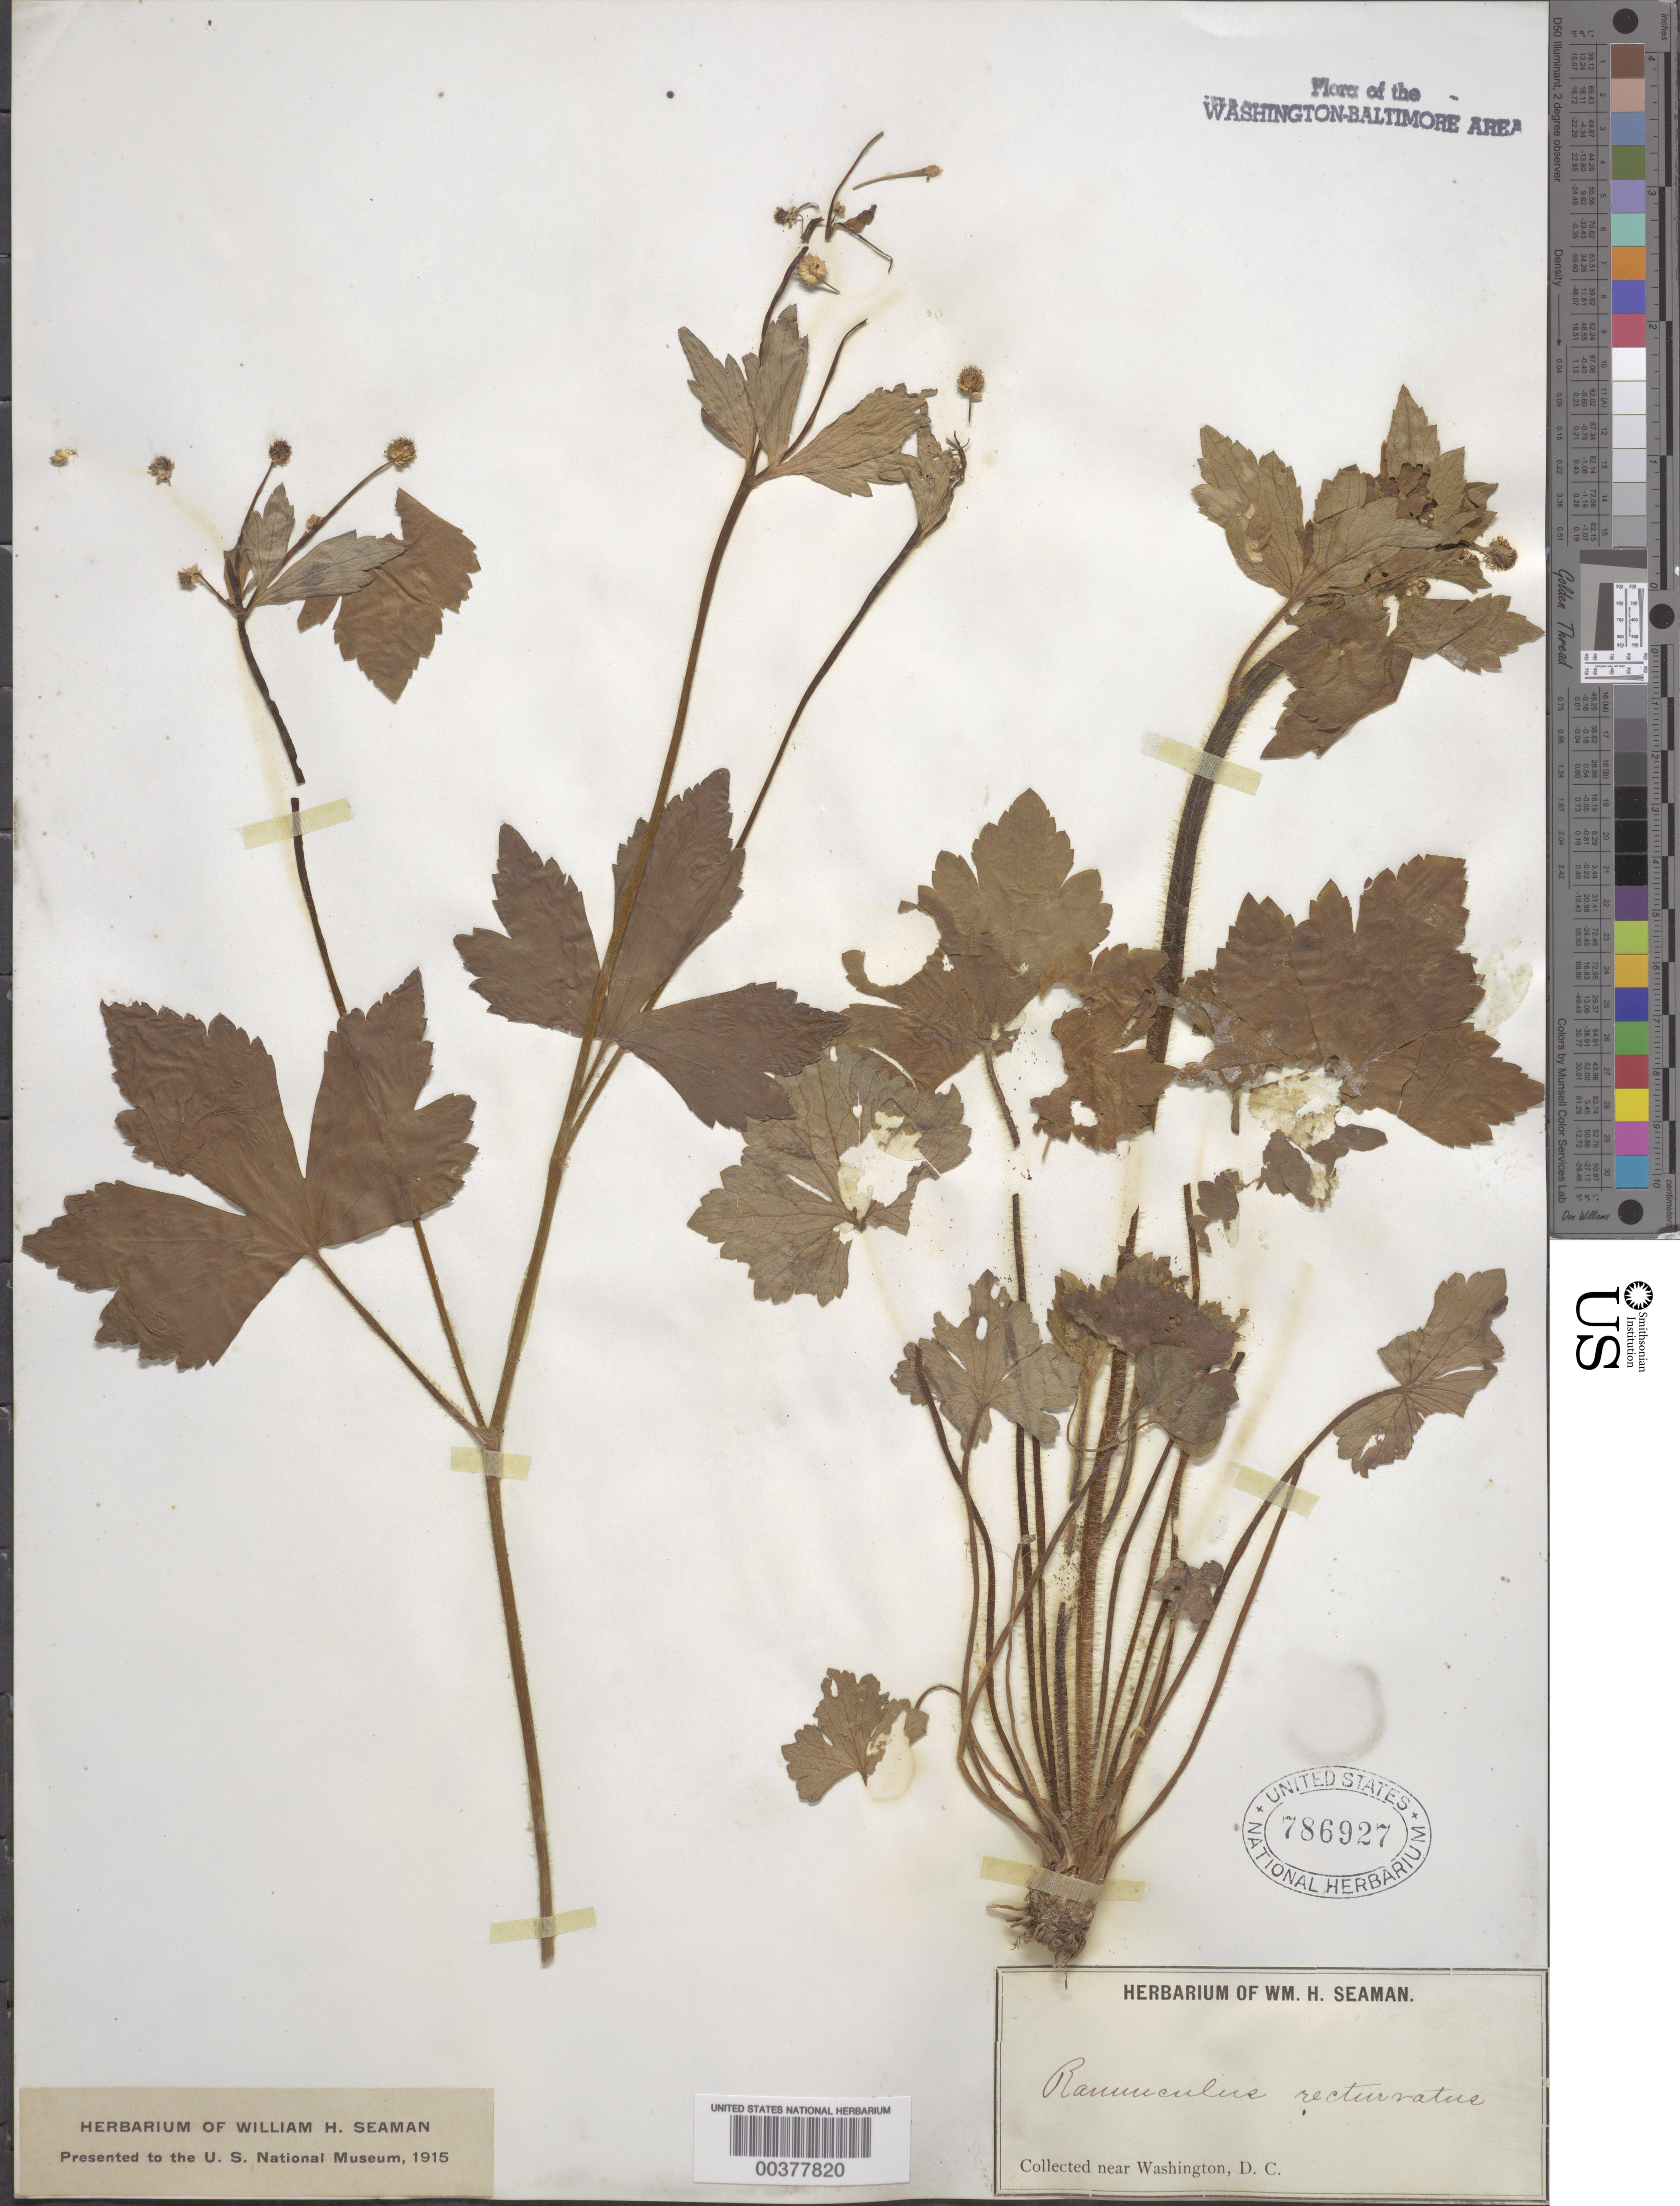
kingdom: Plantae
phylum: Tracheophyta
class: Magnoliopsida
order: Ranunculales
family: Ranunculaceae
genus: Ranunculus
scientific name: Ranunculus recurvatus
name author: Poir.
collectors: W. Seaman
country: United States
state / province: District of Columbia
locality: Washington DC area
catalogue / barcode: US 786927